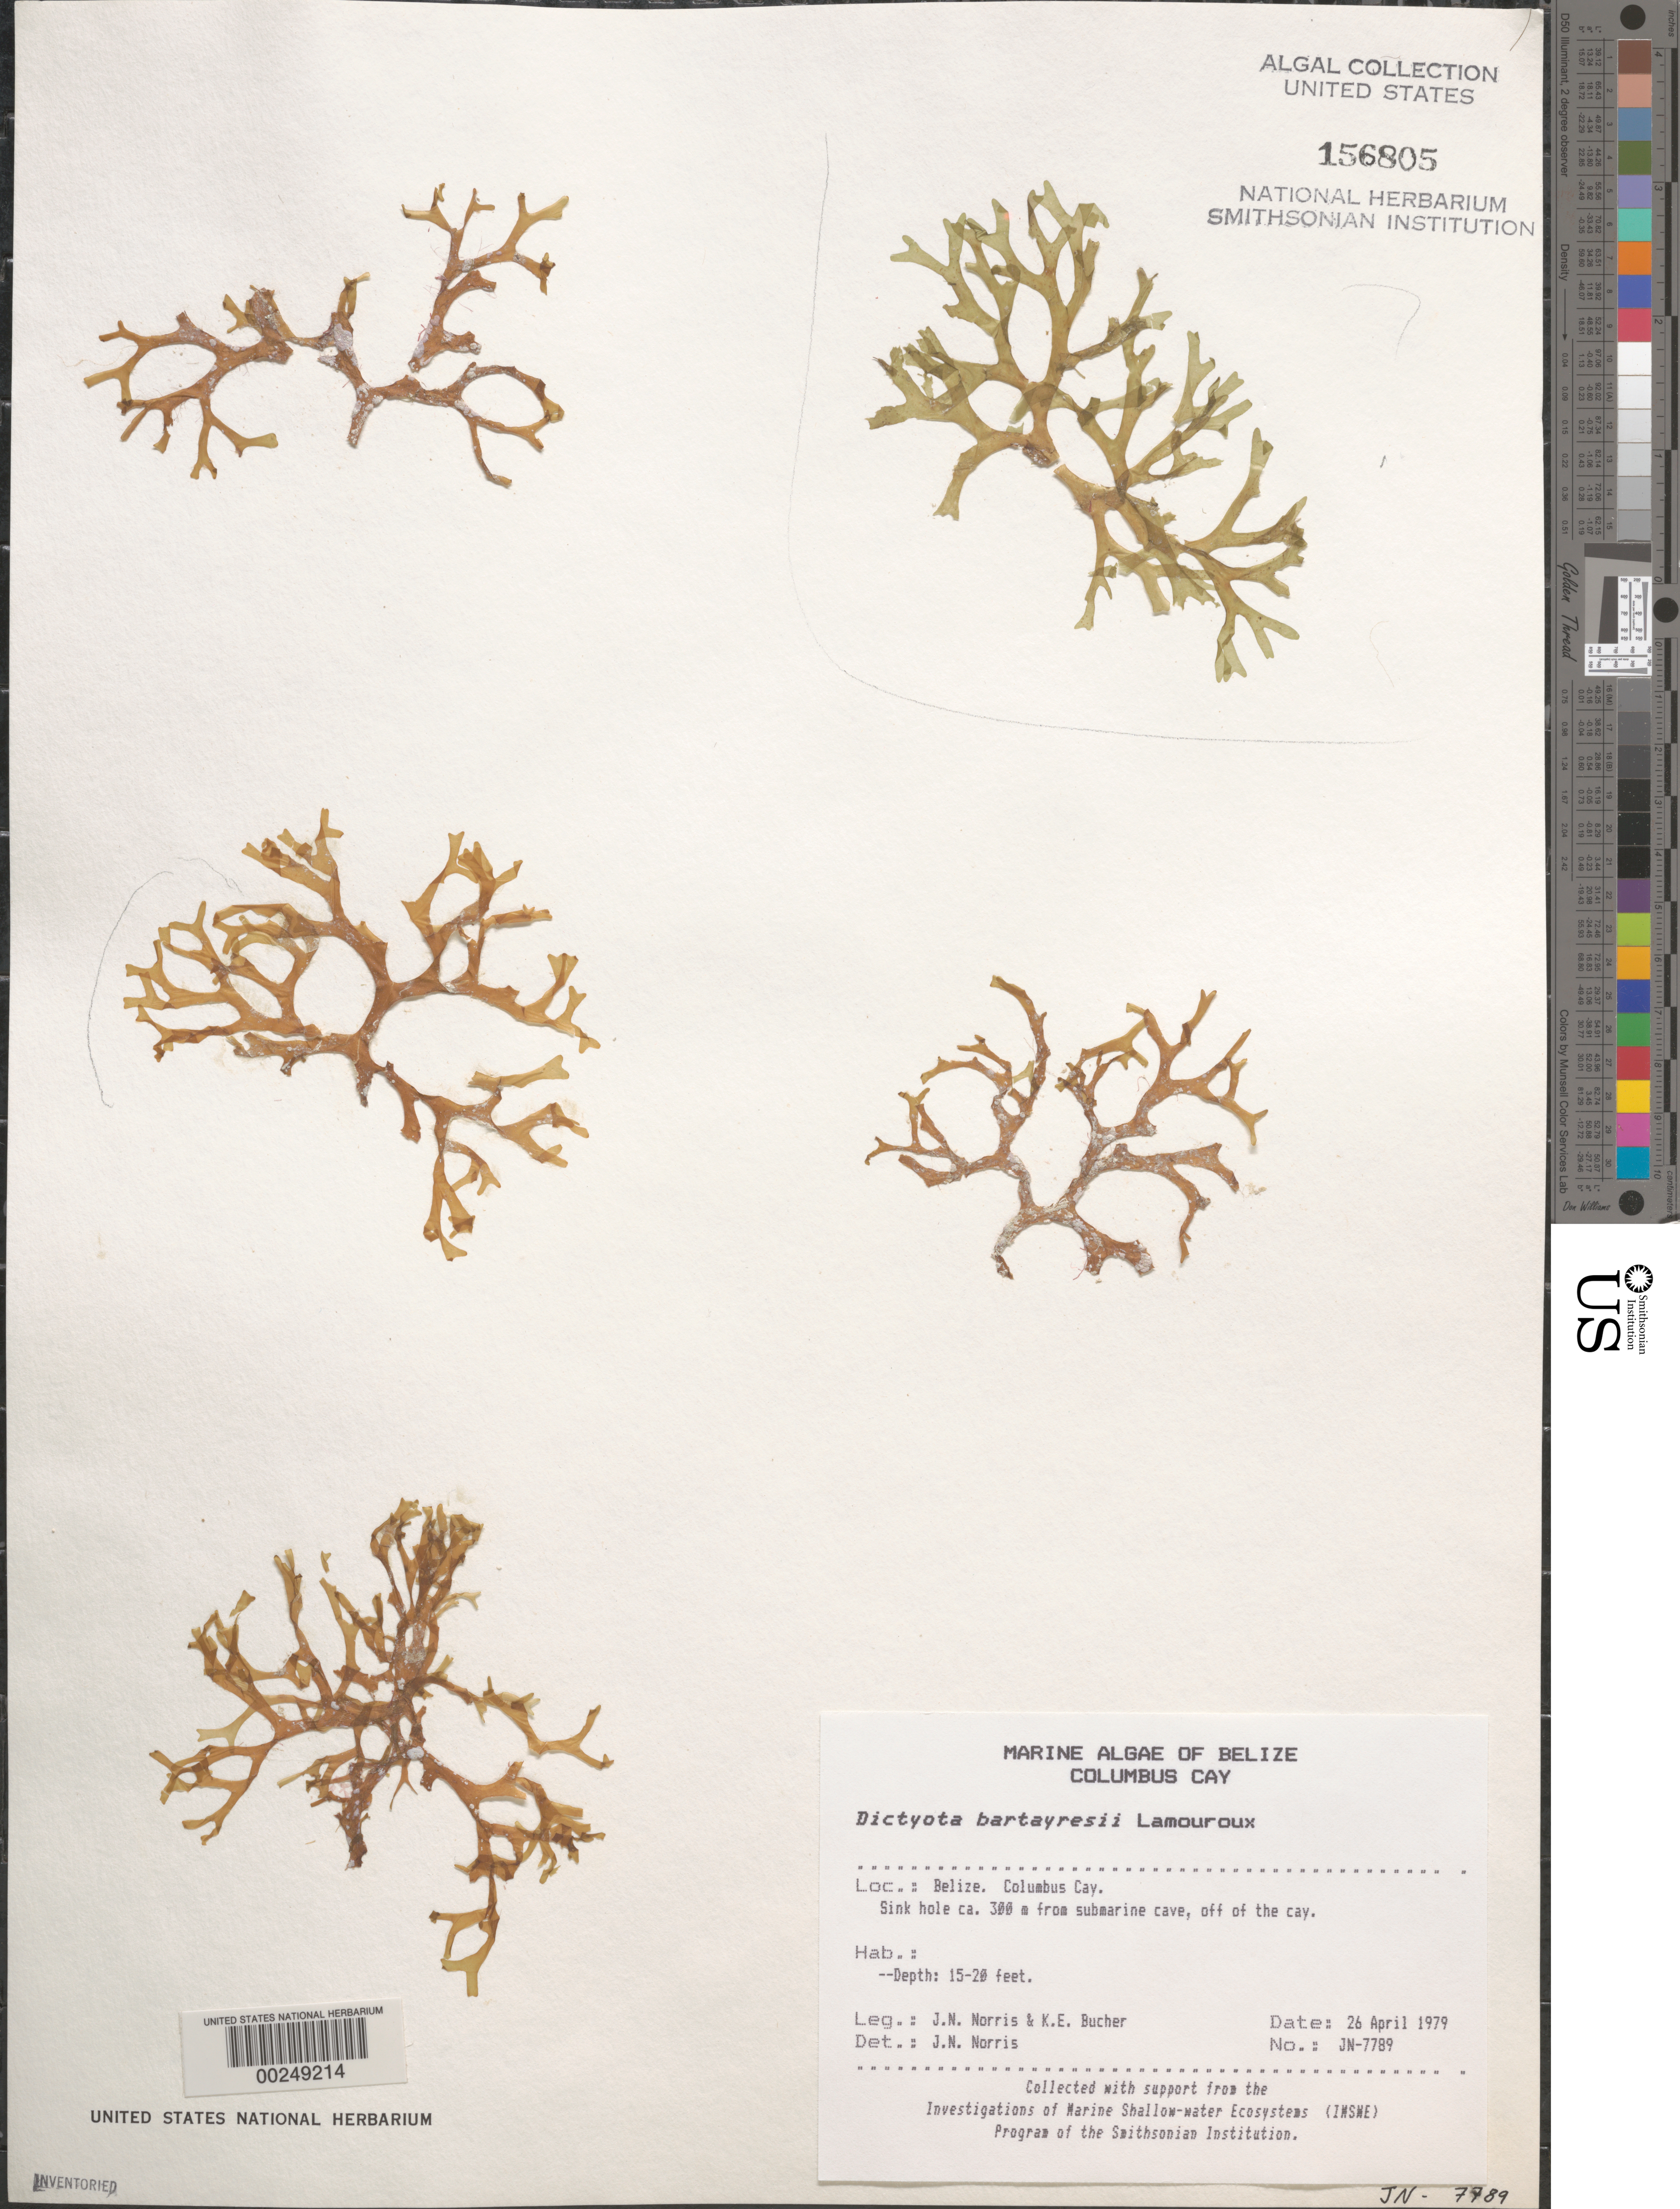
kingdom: Chromista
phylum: Ochrophyta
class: Phaeophyceae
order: Dictyotales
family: Dictyotaceae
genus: Dictyota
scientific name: Dictyota bartayresiana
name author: J.V.Lamouroux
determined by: Norris, James N.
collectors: J. N. Norris & K. E. Bucher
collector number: JN-7789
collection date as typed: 26 Apr 1979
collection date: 1979-04-26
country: Belize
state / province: Stann Creek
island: Columbus Cay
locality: Sink hole ca. 300 m from submarine cave, off of the cay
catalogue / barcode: US 156805